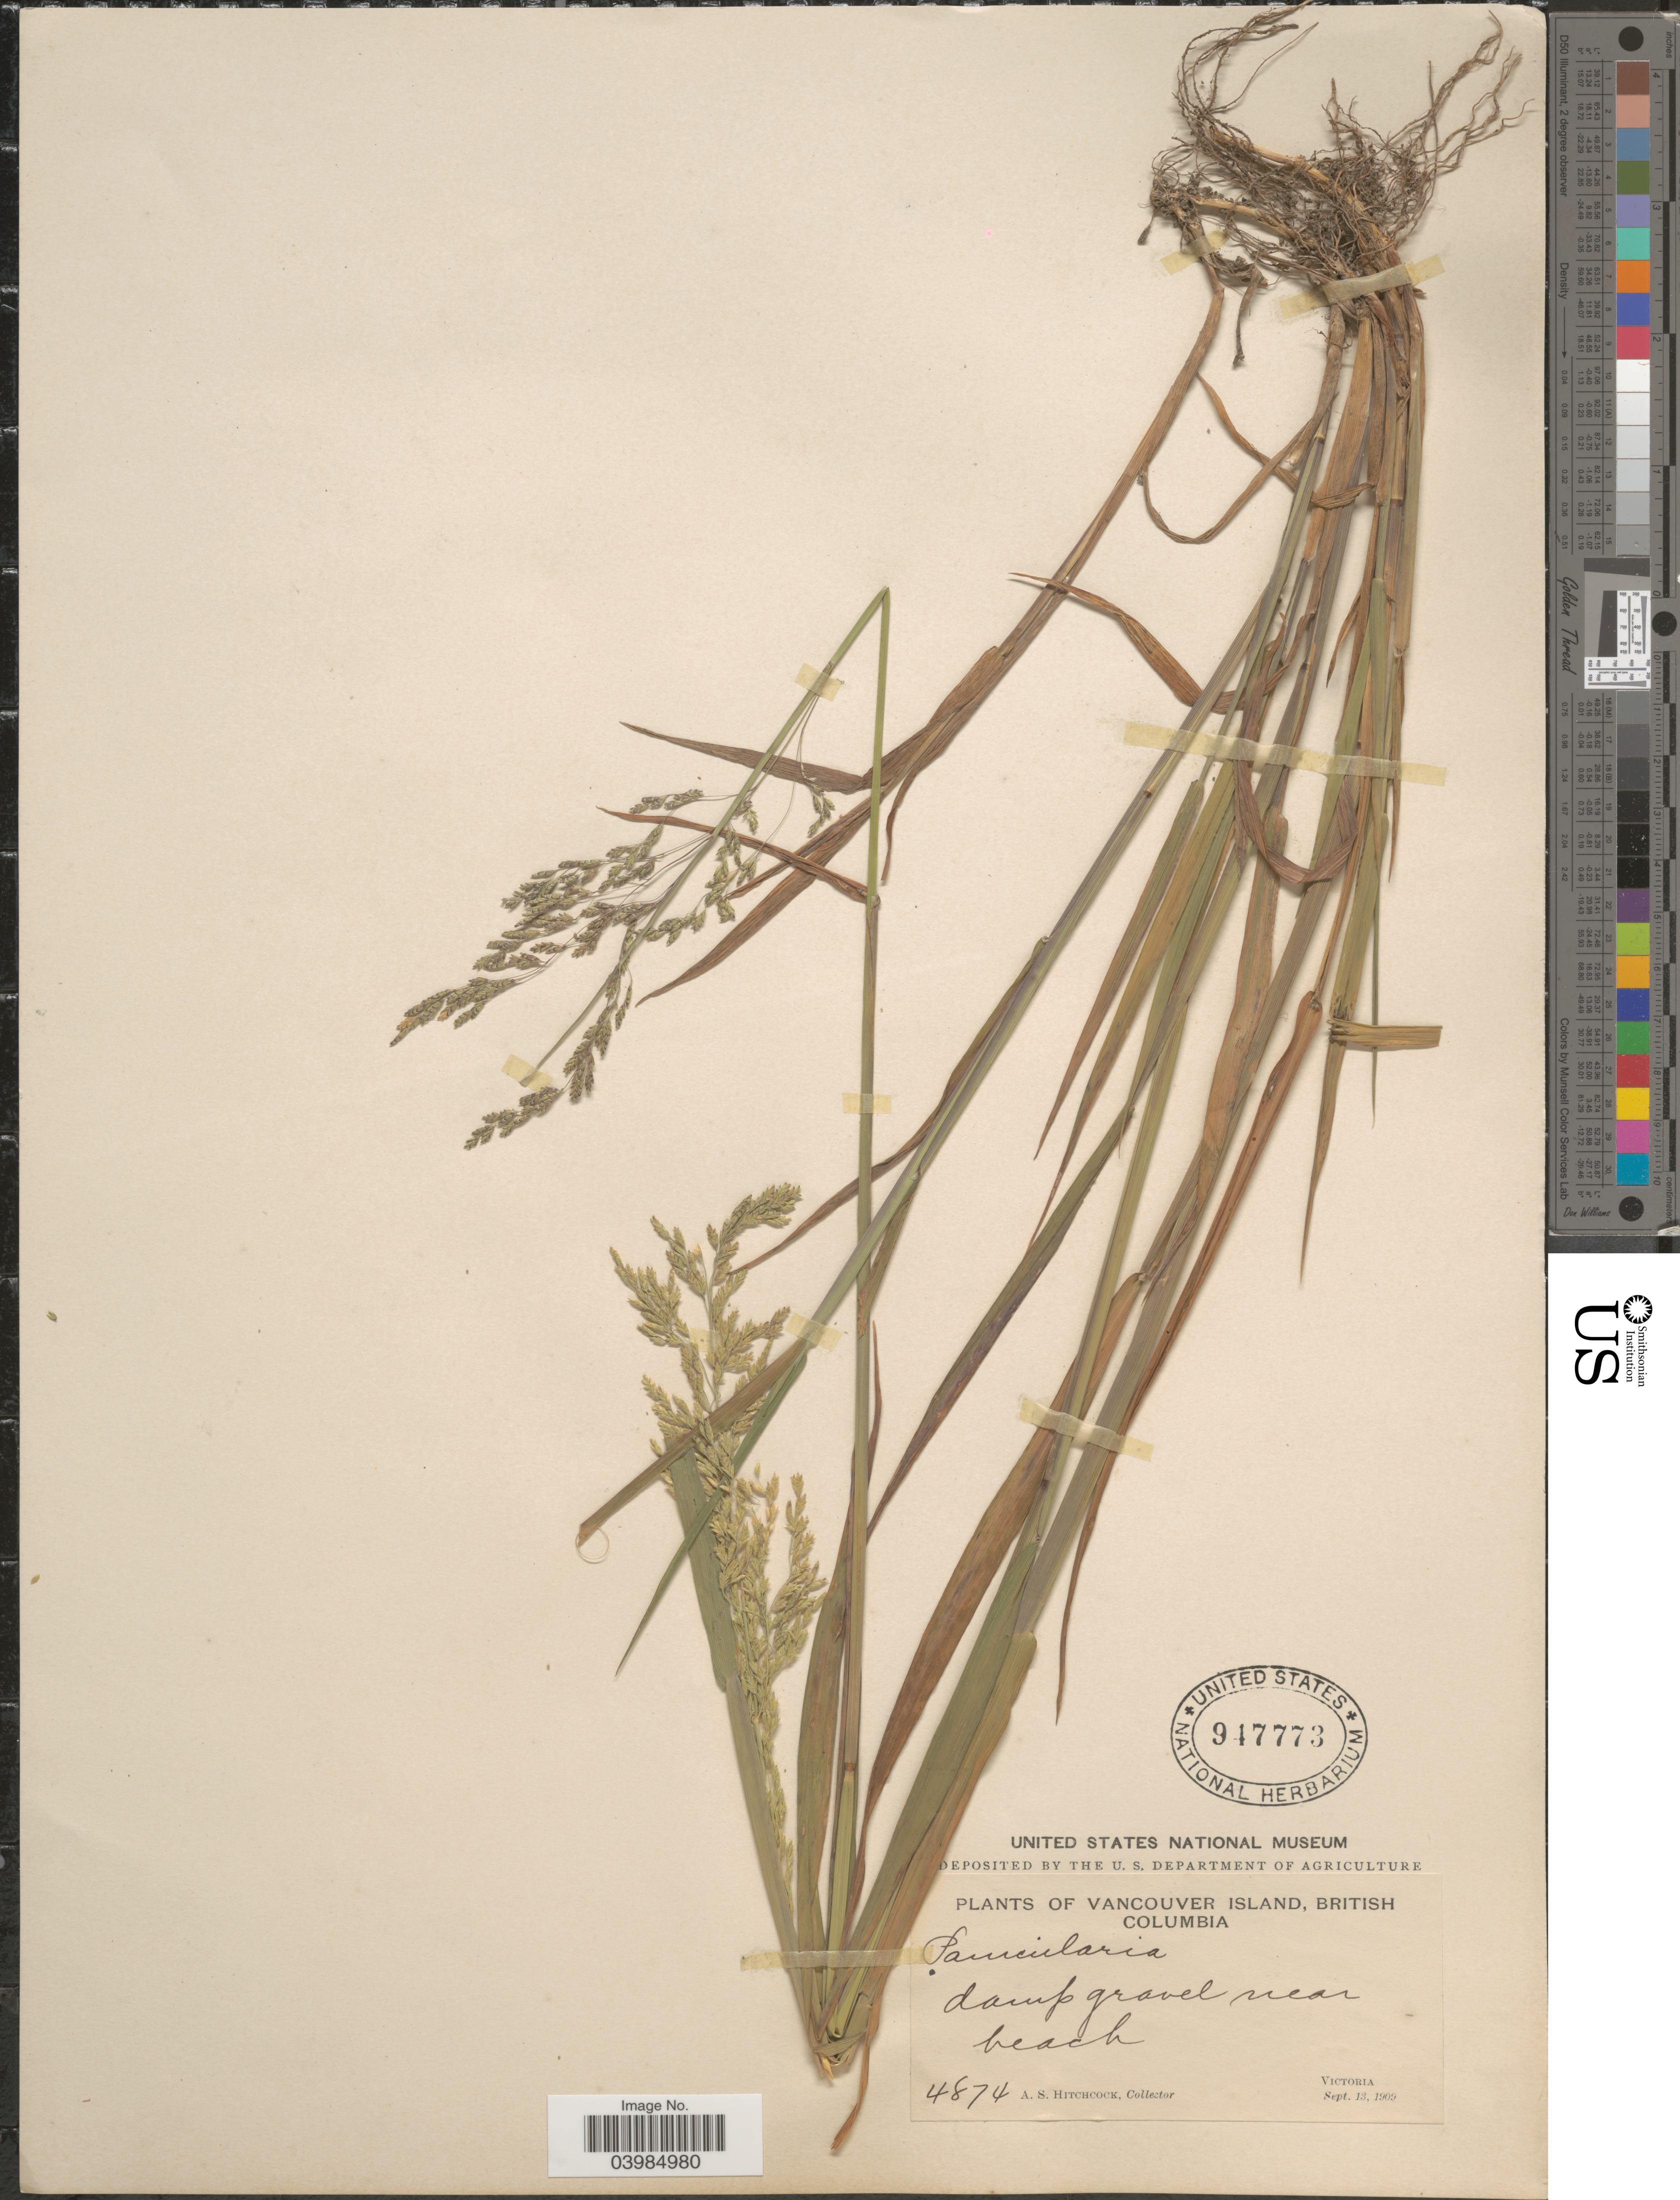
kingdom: Plantae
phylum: Tracheophyta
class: Liliopsida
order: Poales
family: Poaceae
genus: Glyceria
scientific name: Glyceria sp.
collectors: A. S. Hitchcock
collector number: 4874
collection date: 1909-09-13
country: Canada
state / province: British Columbia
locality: Vancouver Island. Damp gravel near beach. Victoria.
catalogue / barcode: US 947773